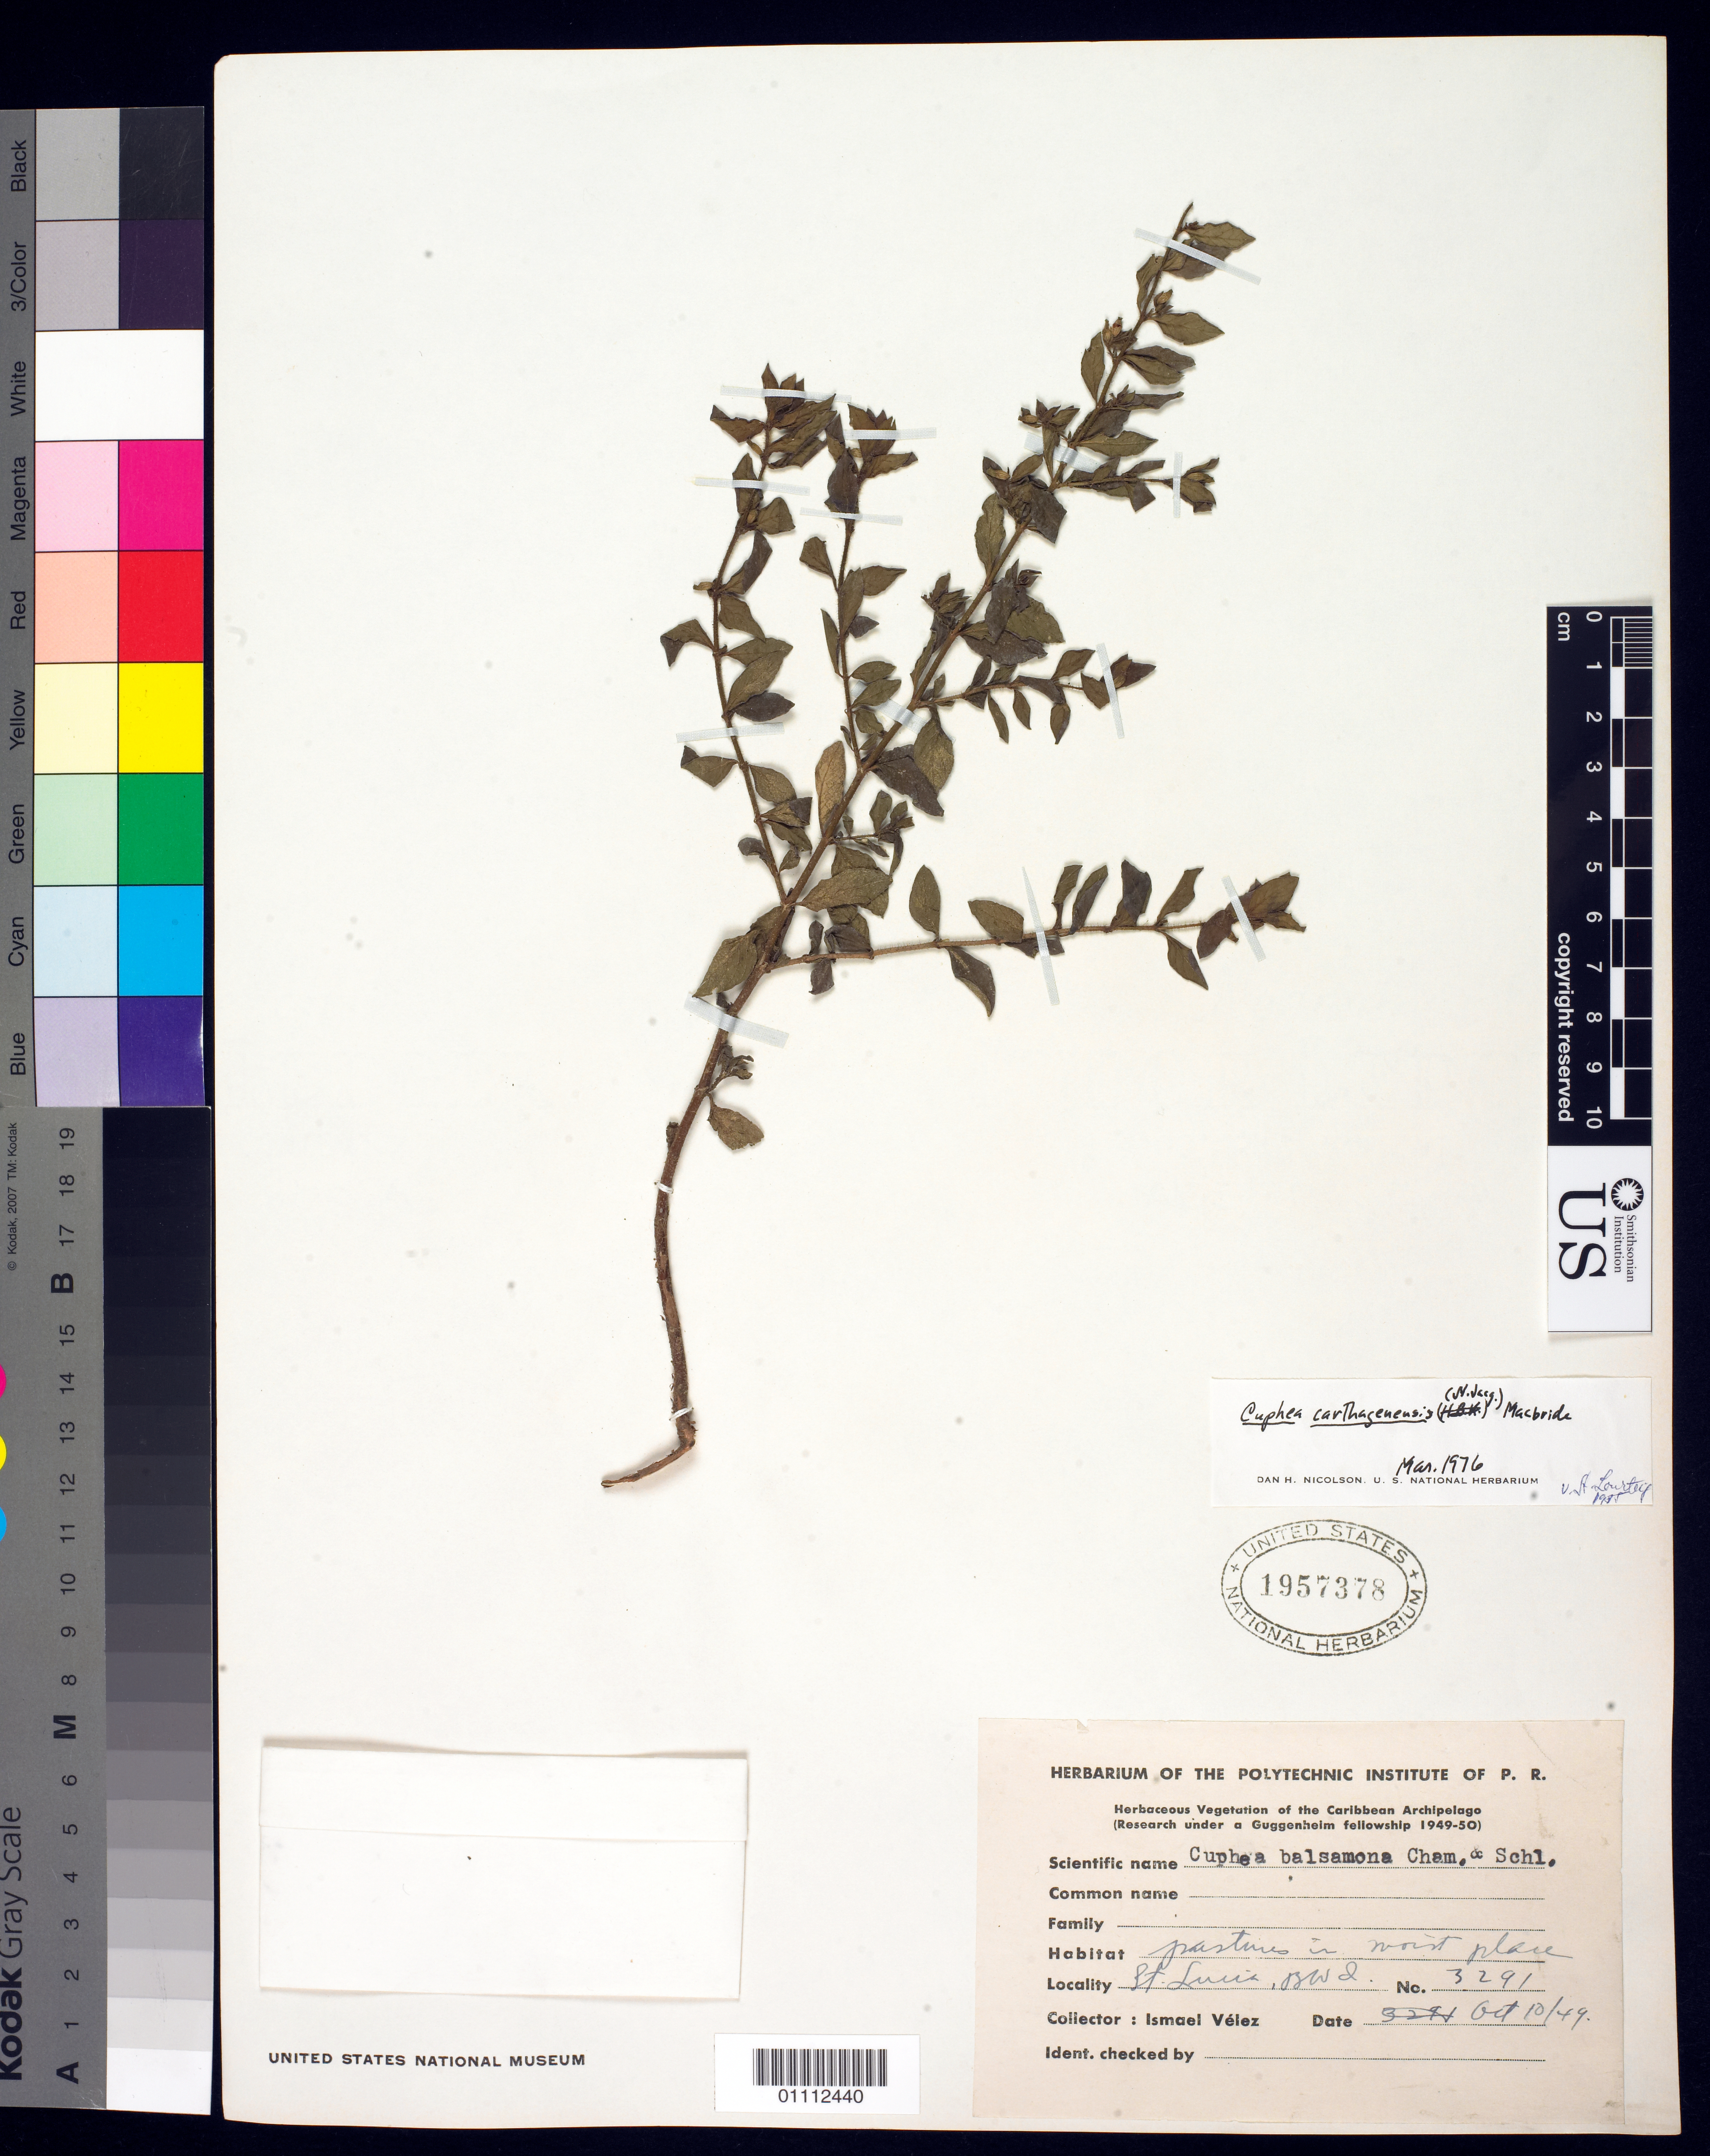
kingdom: Plantae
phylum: Tracheophyta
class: Magnoliopsida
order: Myrtales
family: Lythraceae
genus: Cuphea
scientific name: Cuphea carthagenensis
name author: (Jacq.) J.F. Macbr.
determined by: Nicolson, Dan H.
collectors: I. Vélez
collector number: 3291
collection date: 1949-10-10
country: St. Lucia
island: St. Lucia I.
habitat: Pastures in moist place.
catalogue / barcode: US 1957378